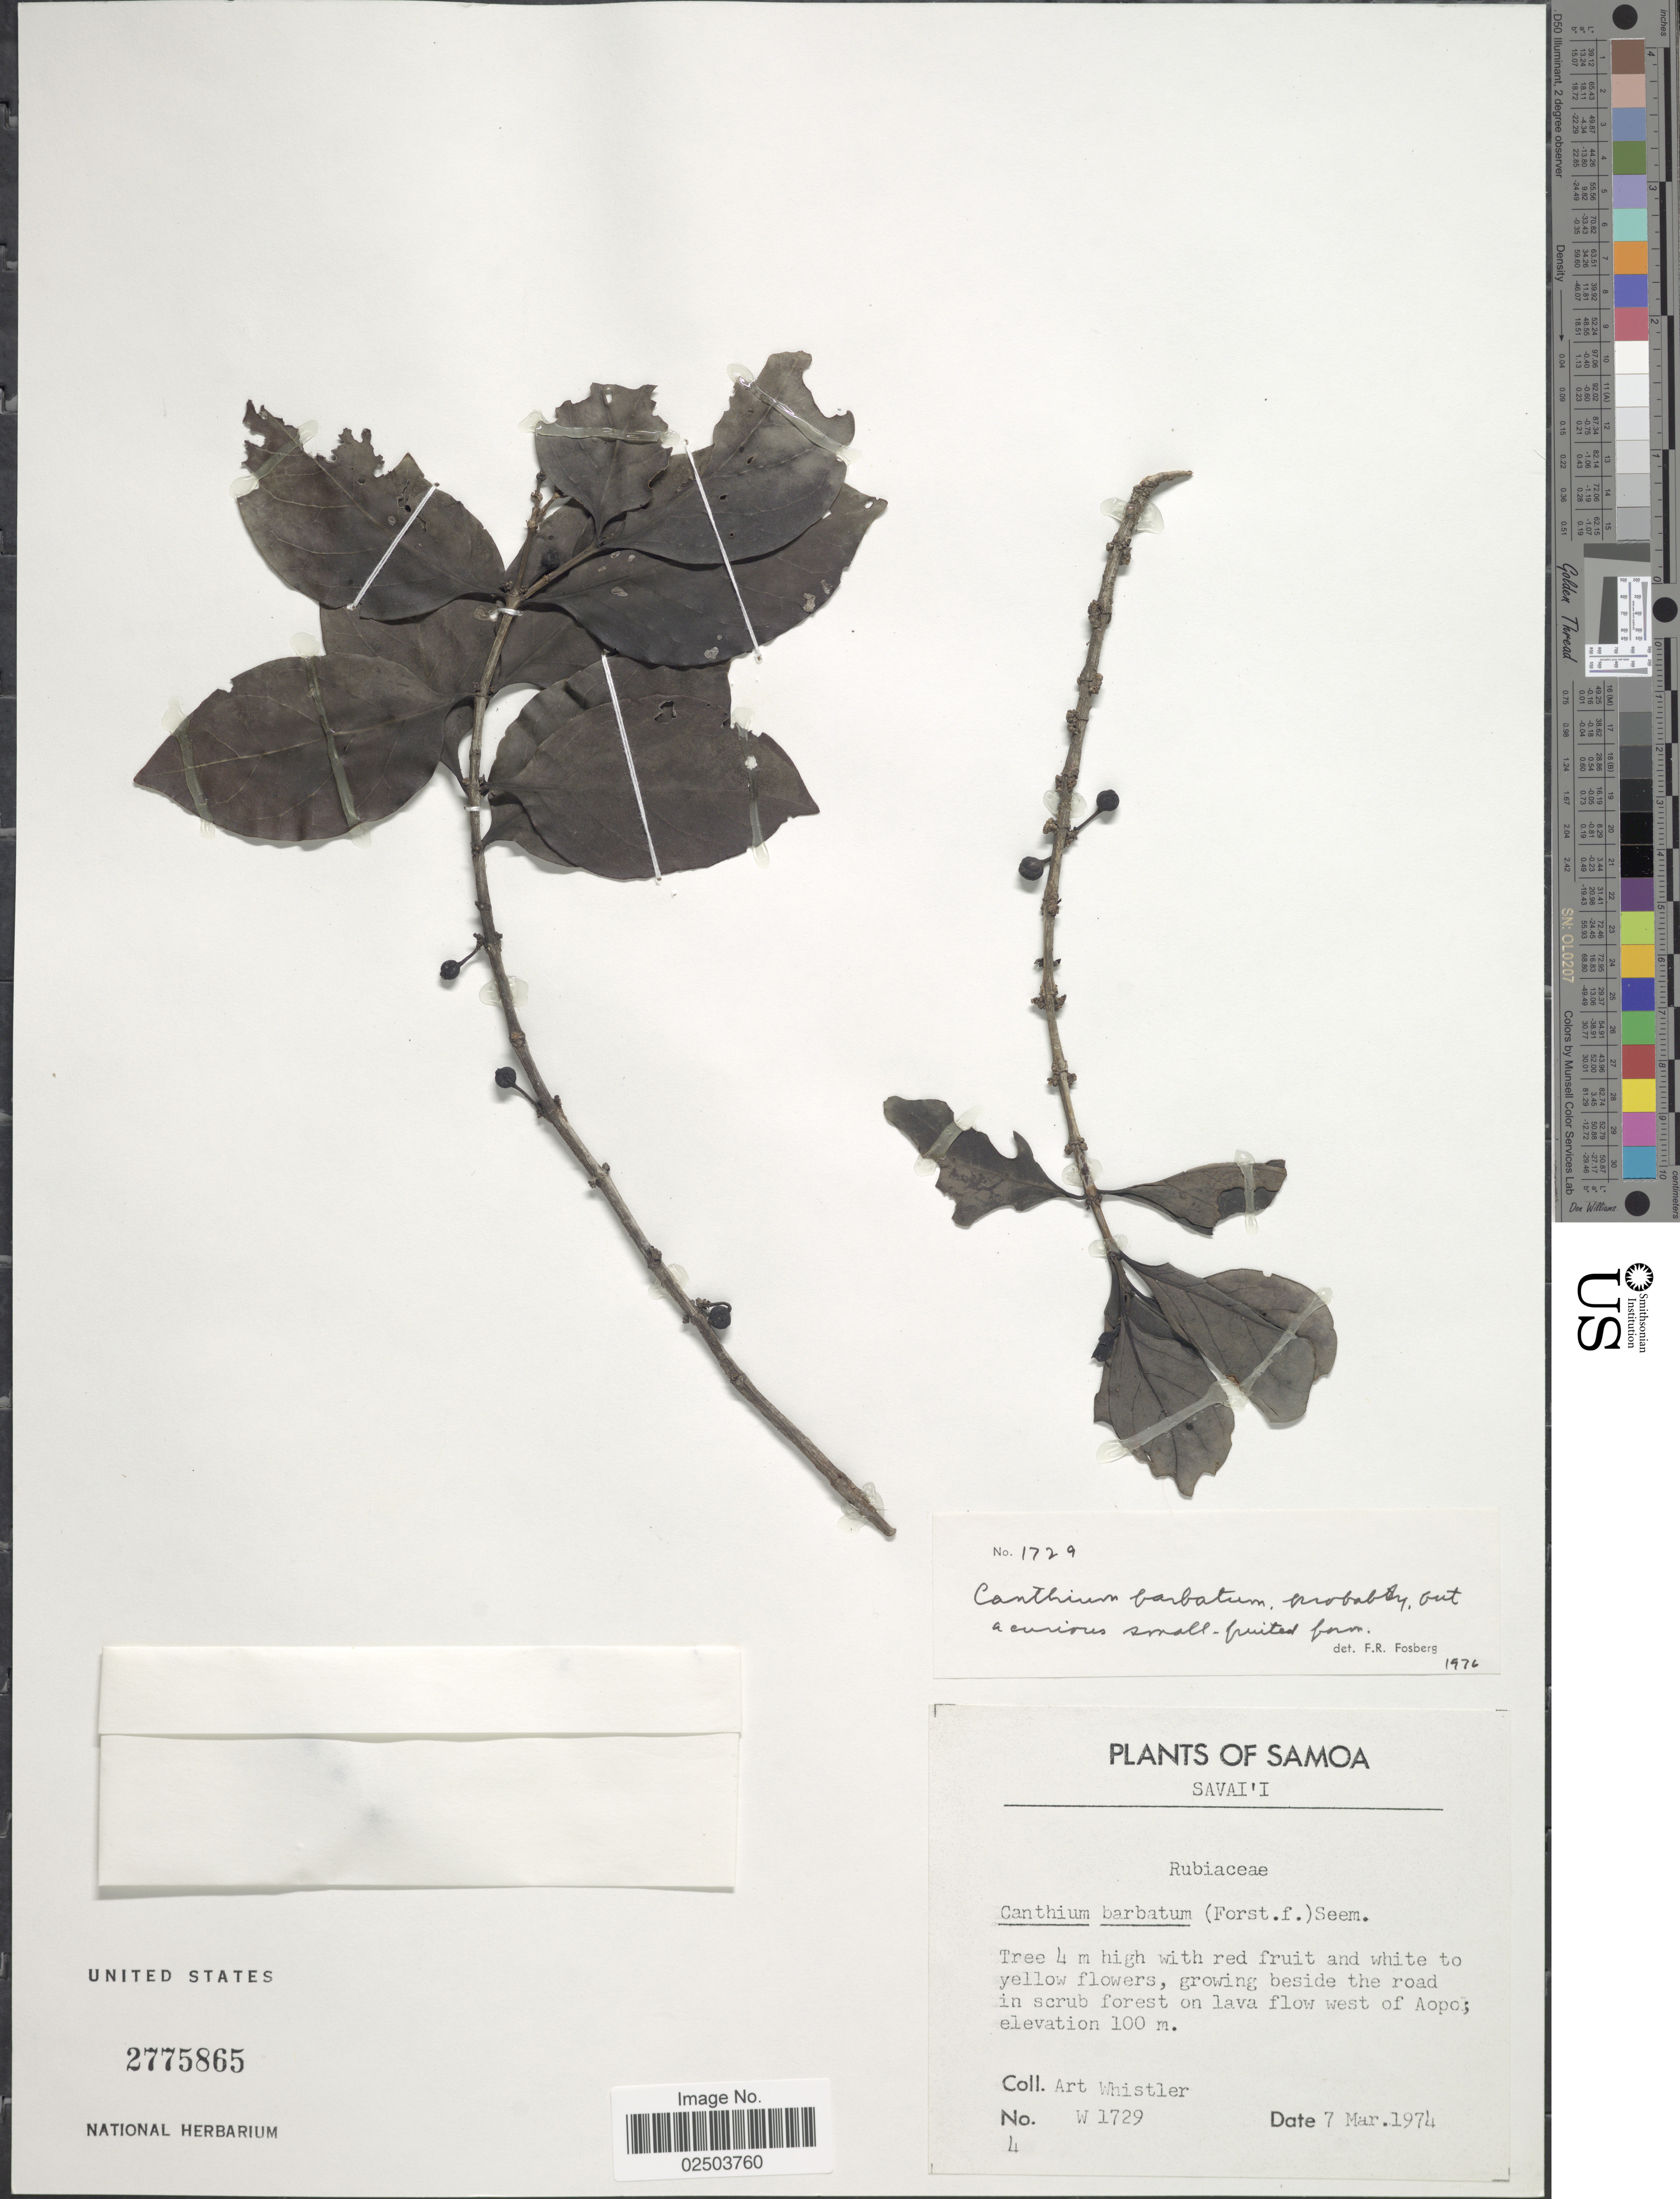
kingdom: Plantae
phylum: Tracheophyta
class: Magnoliopsida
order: Gentianales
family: Rubiaceae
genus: Canthium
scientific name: Canthium barbatum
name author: (G. Forst.) Seem.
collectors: A. Whistler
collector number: W 1729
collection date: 1974-03-07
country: Samoa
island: Savai'i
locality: Savai'i. Growing beside the road in scrub forest on lava flow west of Aopo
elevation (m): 100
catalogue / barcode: US 2775865